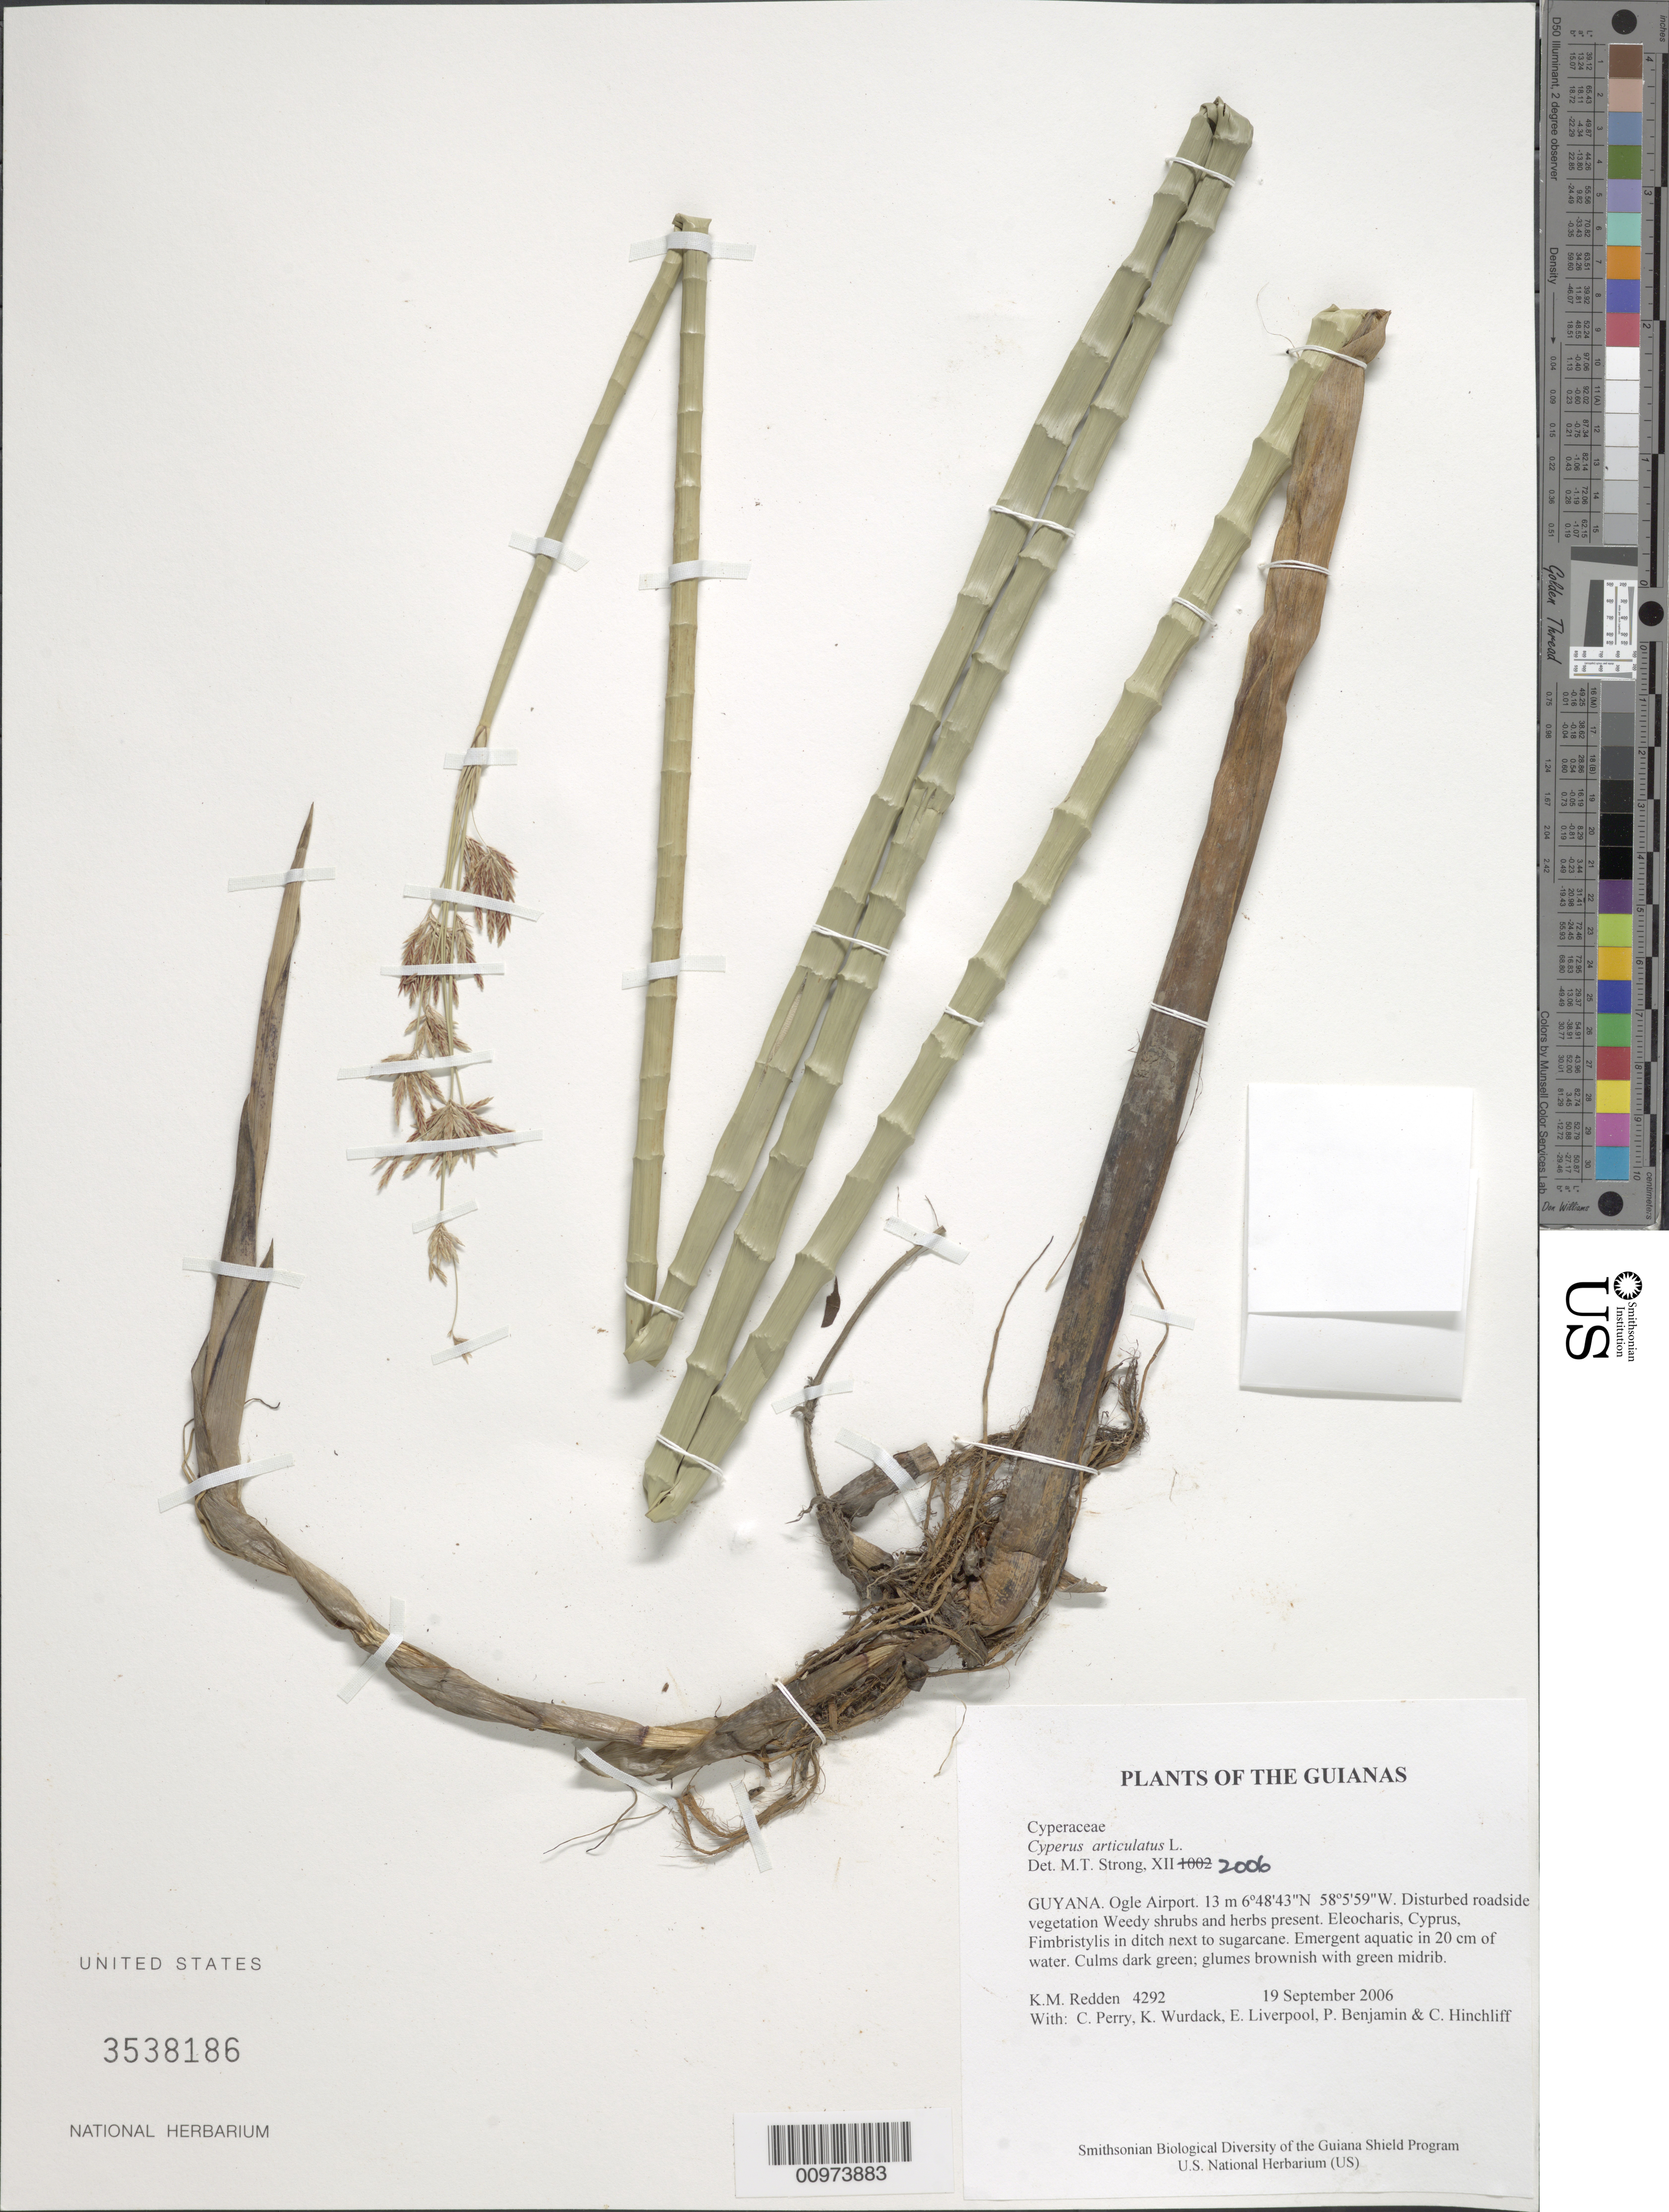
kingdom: Plantae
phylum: Tracheophyta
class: Liliopsida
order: Poales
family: Cyperaceae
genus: Cyperus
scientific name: Cyperus articulatus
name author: L.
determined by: Strong, M. T., (US), Smithsonian Institution - National Museum of Natural History (UNITED STATES)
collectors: K. M. Redden, C. Perry, K. Wurdack, E. Liverpool, P. Benjamin & C. E. Hinchliff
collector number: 4292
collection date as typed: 19 September 2006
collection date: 2006-09-19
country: Guyana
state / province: Demerara-Mahaica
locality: Ogle Airport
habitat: Disturbed roadside vegetation. Weedy shrubs and herbs present. Eleocharis, Cyprus, Fimbristylis in ditch next to sugarcane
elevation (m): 13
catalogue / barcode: US 3538186